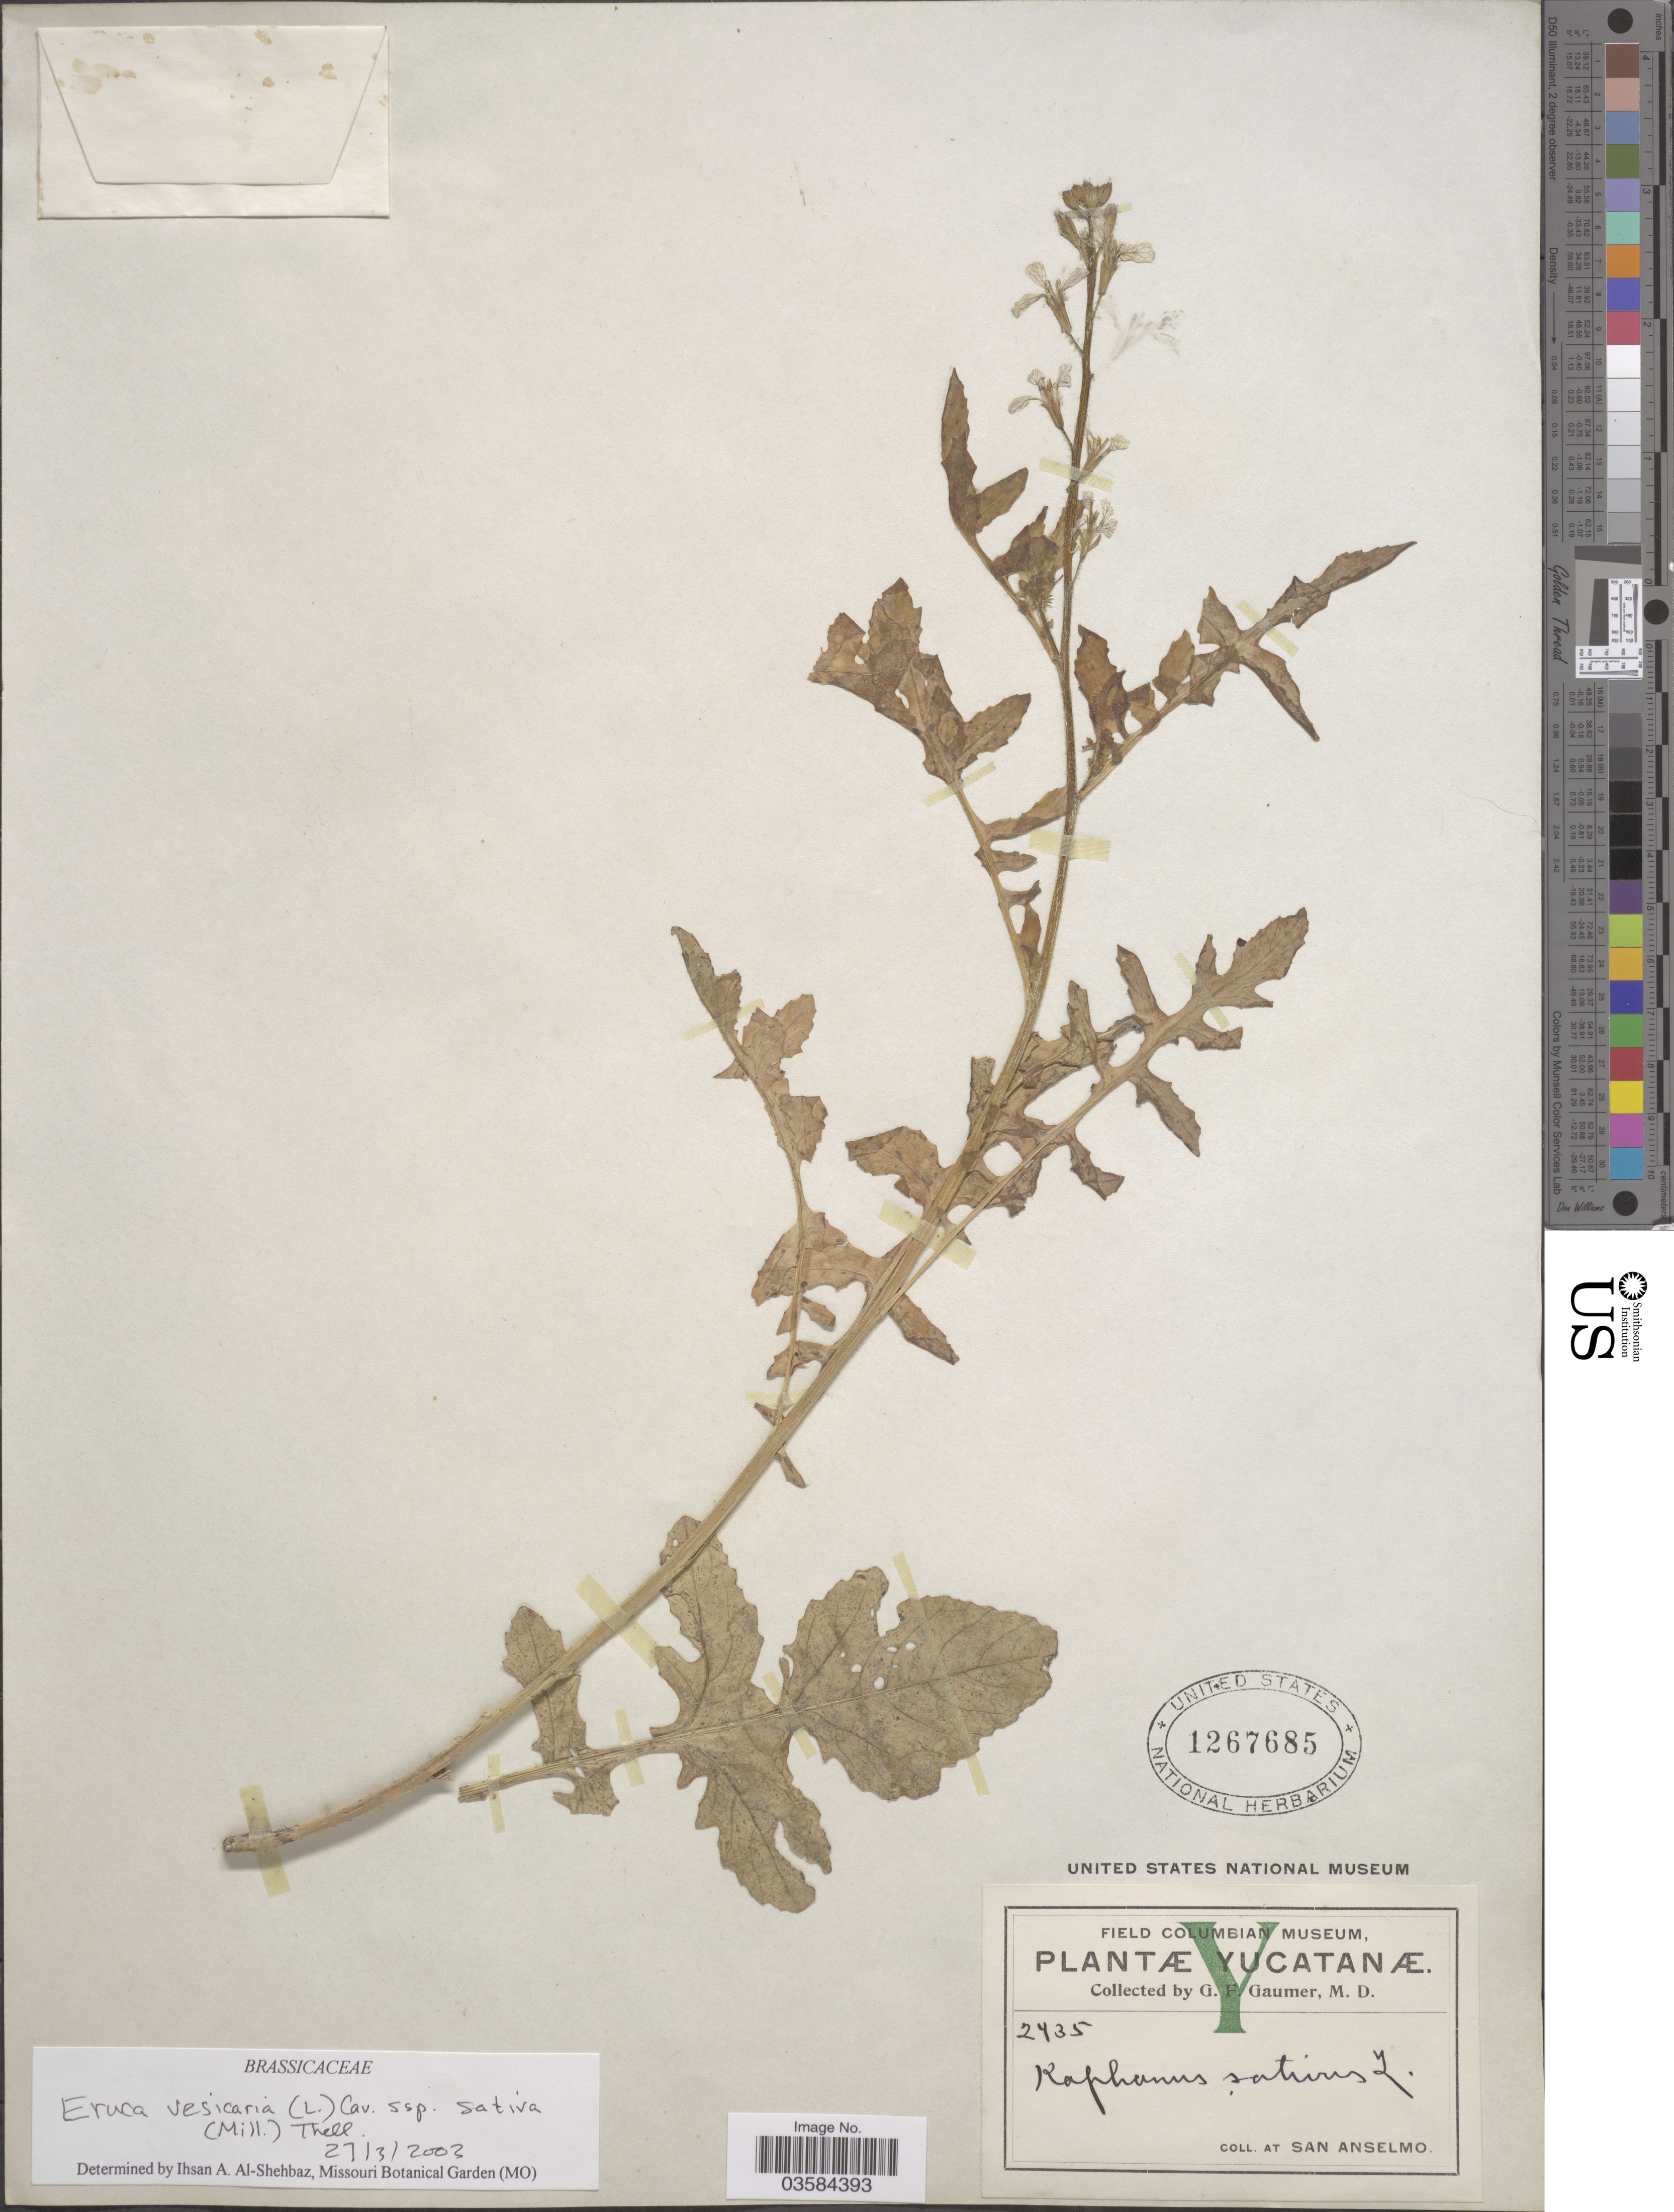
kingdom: Plantae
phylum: Tracheophyta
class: Magnoliopsida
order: Brassicales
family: Brassicaceae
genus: Eruca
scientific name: Eruca vesicaria subsp. sativa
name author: (Mill.) Thell.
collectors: G. F. Gaumer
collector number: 2435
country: Mexico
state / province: Yucatán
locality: San Anselmo.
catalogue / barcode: US 1267685